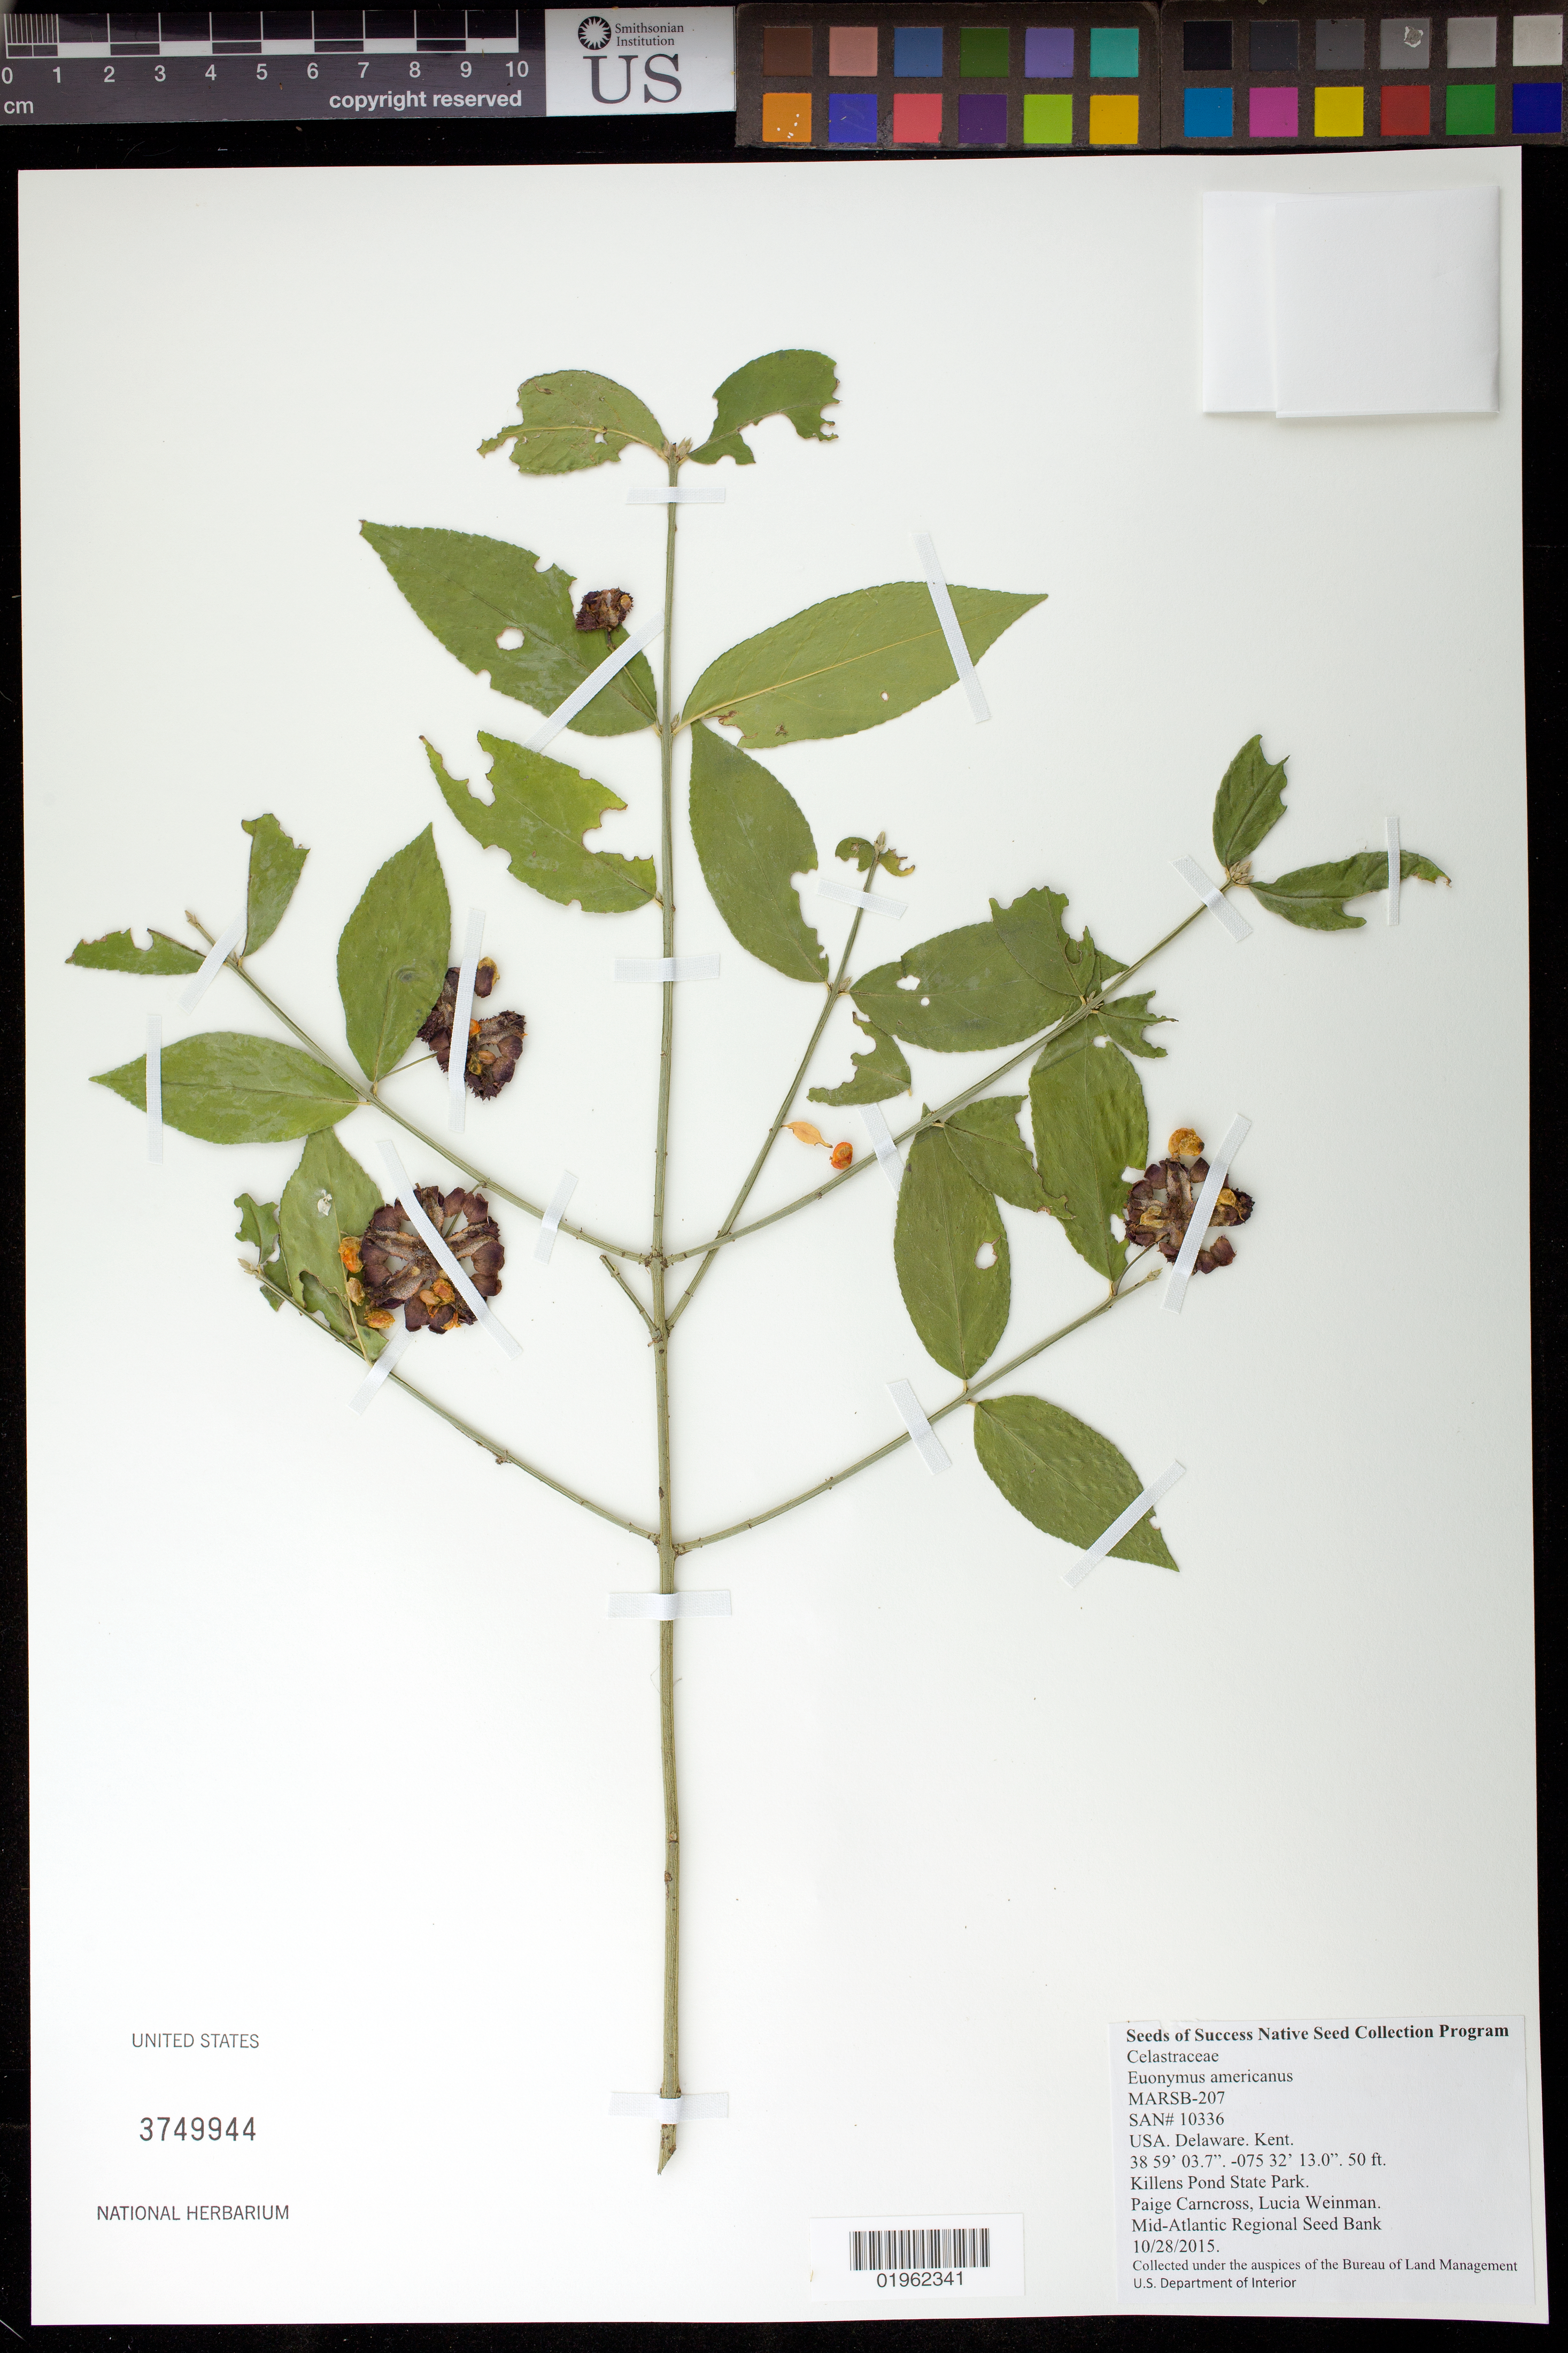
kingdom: Plantae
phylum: Tracheophyta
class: Magnoliopsida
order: Celastrales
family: Celastraceae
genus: Euonymus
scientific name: Euonymus americanus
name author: L.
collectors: P. Carncross & L. Weinman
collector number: MARSB-207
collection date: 2015-10-28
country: United States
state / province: Delaware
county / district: Kent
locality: Killens Pond State Park, Pondside Nature Trail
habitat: North-Central Flatwoods and Swamp Forest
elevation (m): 15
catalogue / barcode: US 3749944